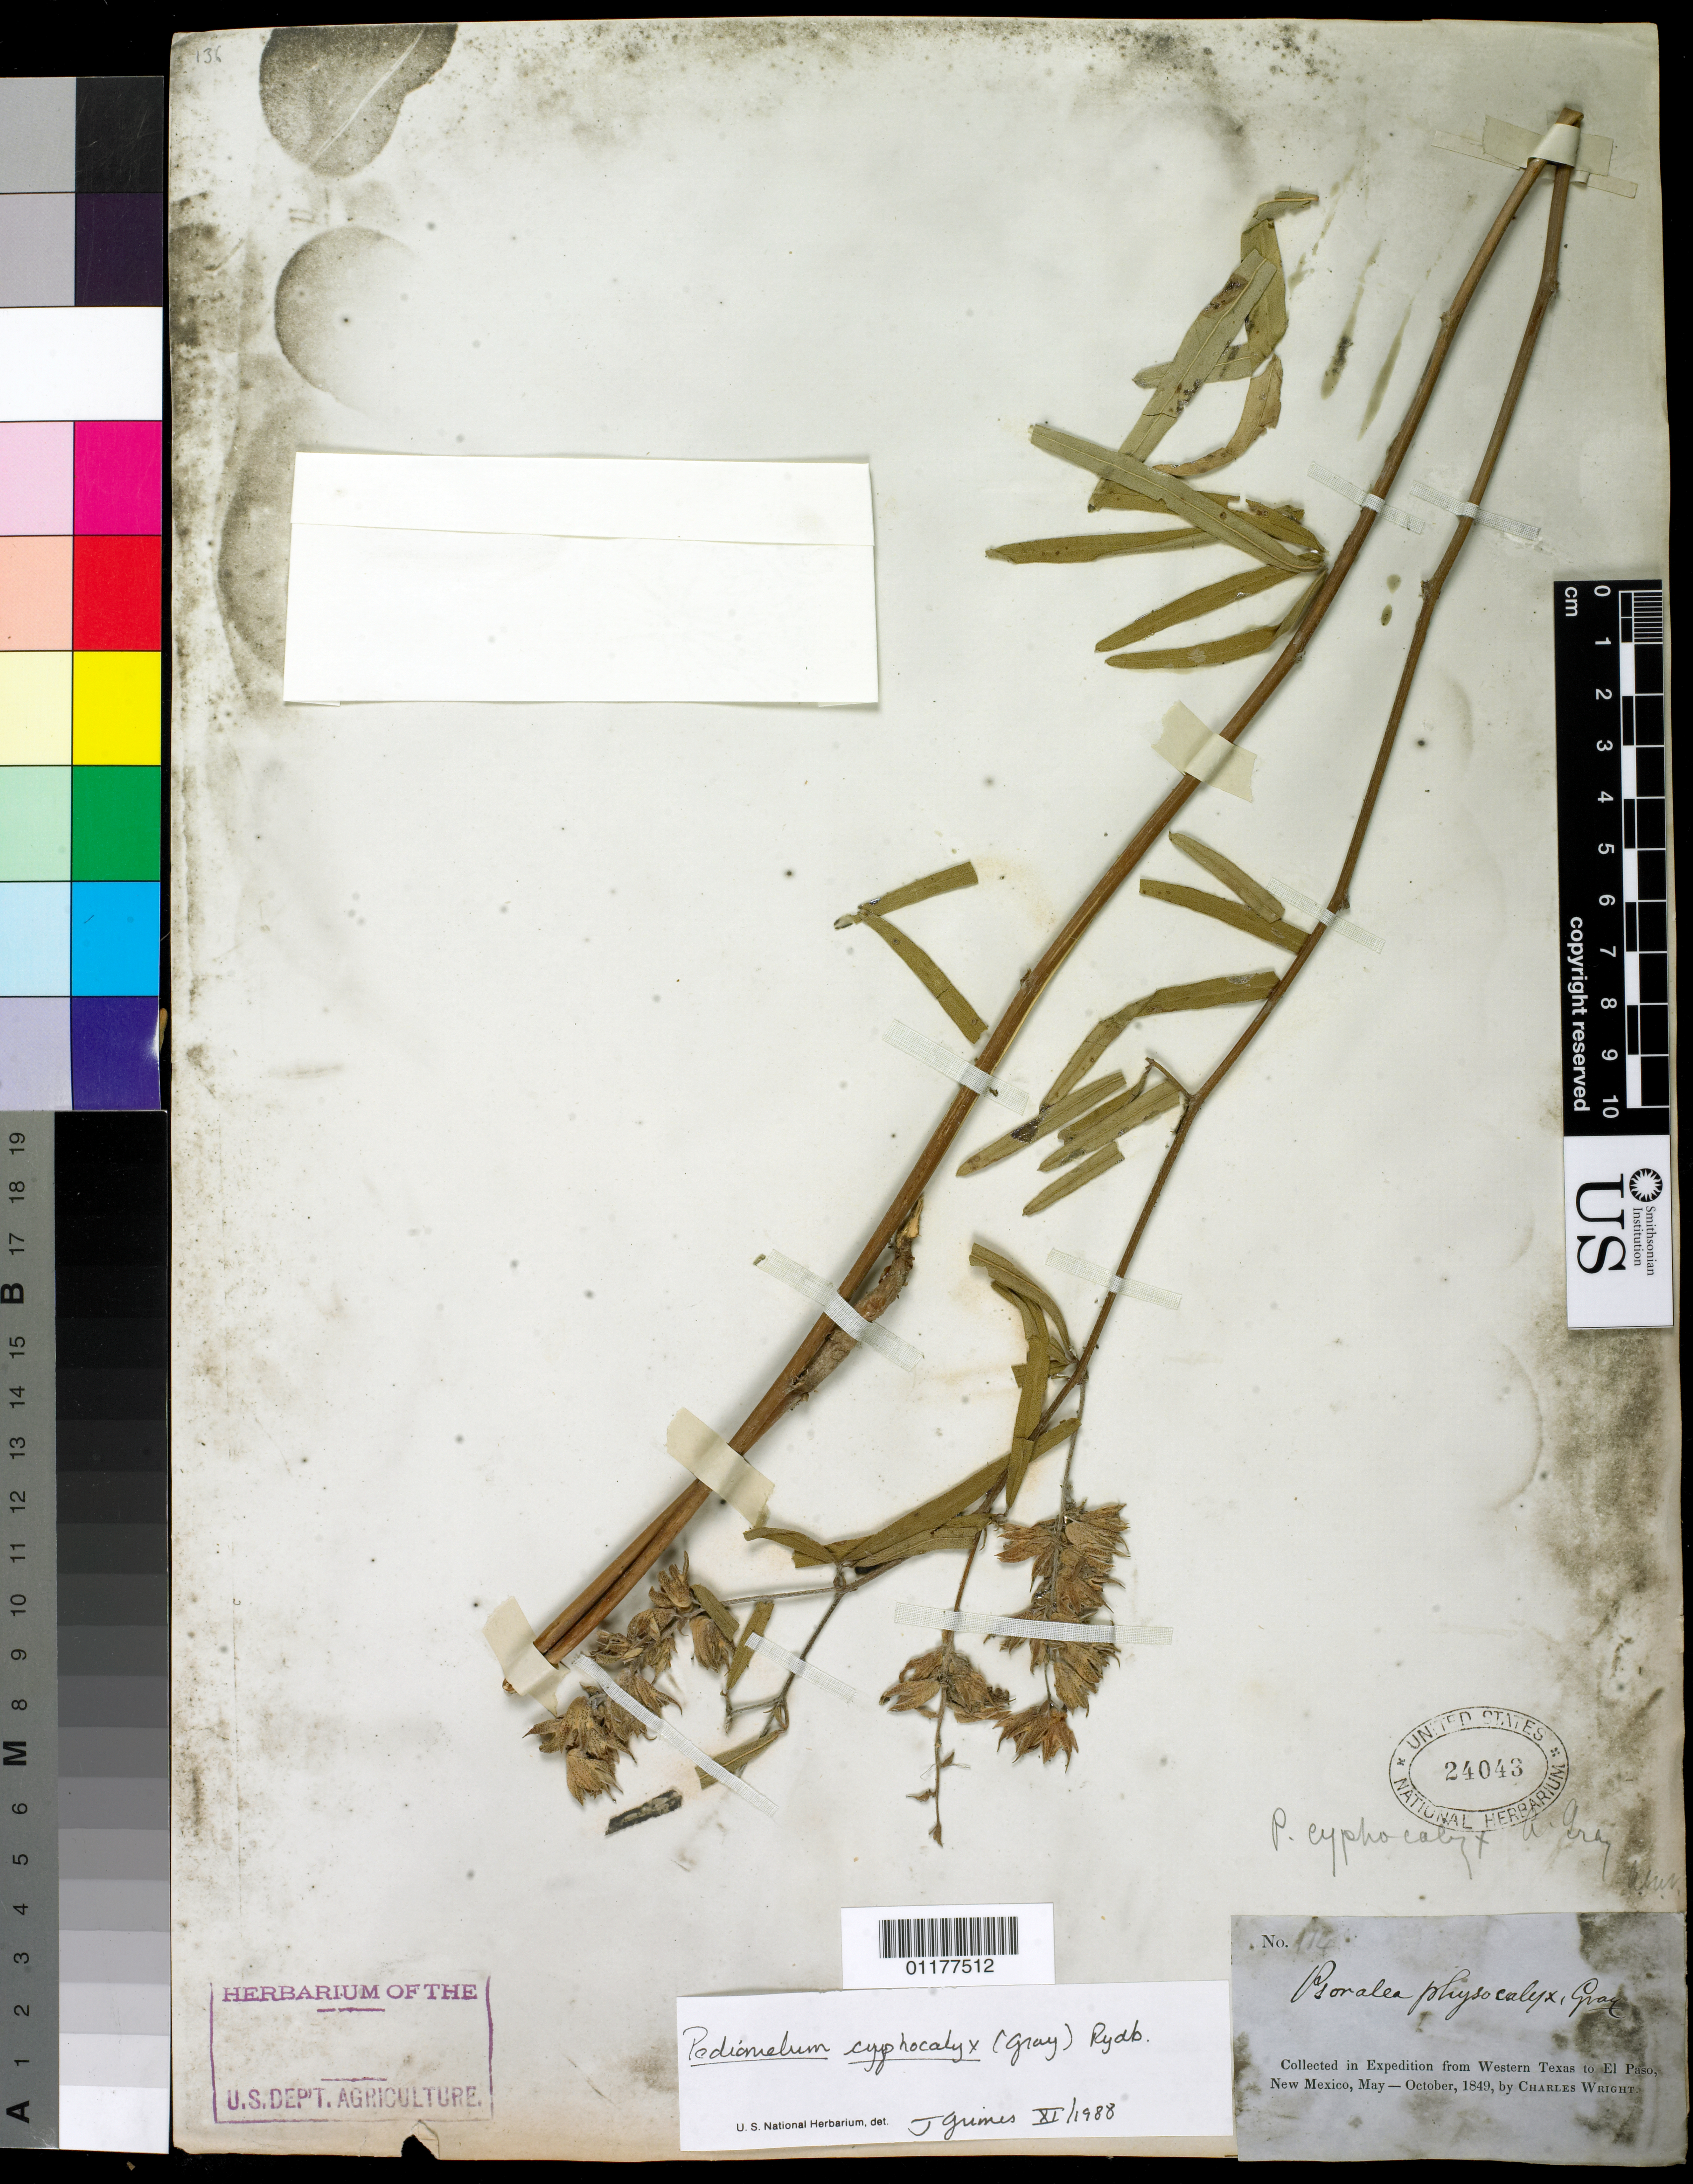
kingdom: Plantae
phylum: Tracheophyta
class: Magnoliopsida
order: Fabales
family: Fabaceae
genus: Pediomelum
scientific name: Pediomelum cyphocalyx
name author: (A. Gray) Rydb.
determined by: Grimes, J.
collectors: C. Wright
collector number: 114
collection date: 1849-05/1849-10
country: United States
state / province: New Mexico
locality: Western Texas to El Paso.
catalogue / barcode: US 24043